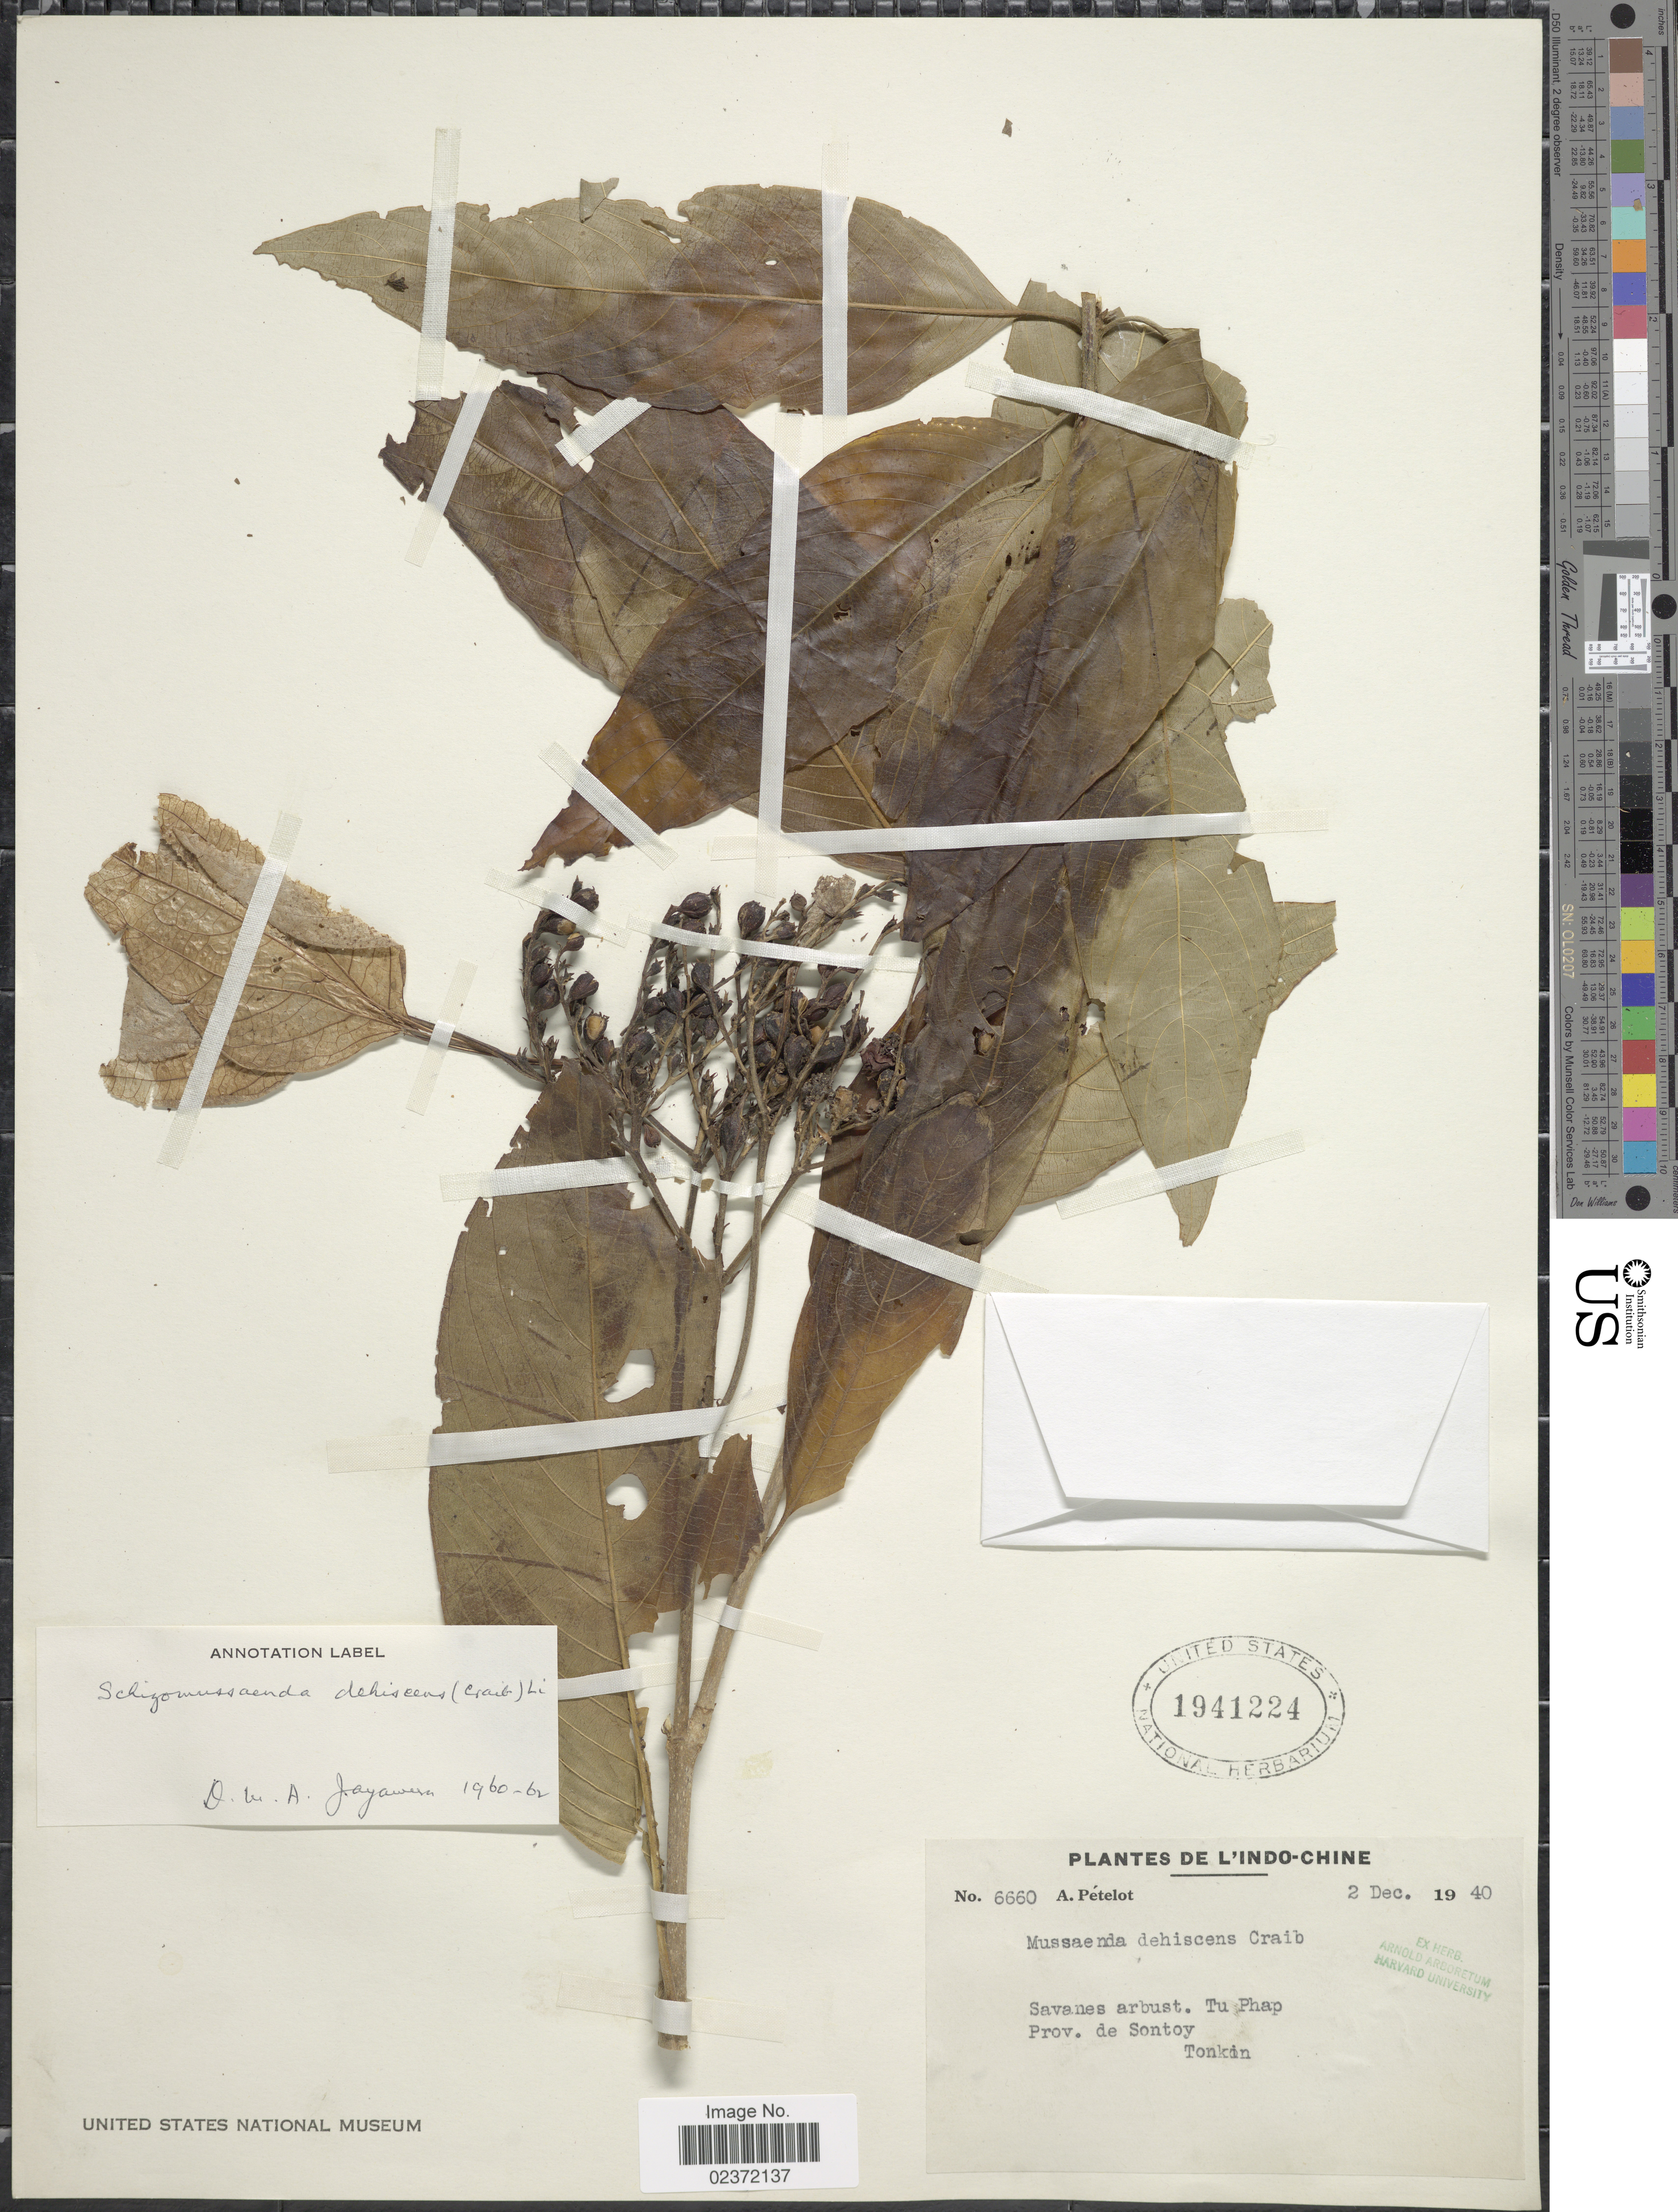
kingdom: Plantae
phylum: Tracheophyta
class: Magnoliopsida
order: Gentianales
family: Rubiaceae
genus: Schizomussaenda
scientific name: Schizomussaenda henryi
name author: (Hutch.) Deng & Zhang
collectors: A. Petelot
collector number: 6660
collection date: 1940-12-02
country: Vietnam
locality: De L' Indo-Chine, Prov. de Sontoy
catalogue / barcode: US 1941224